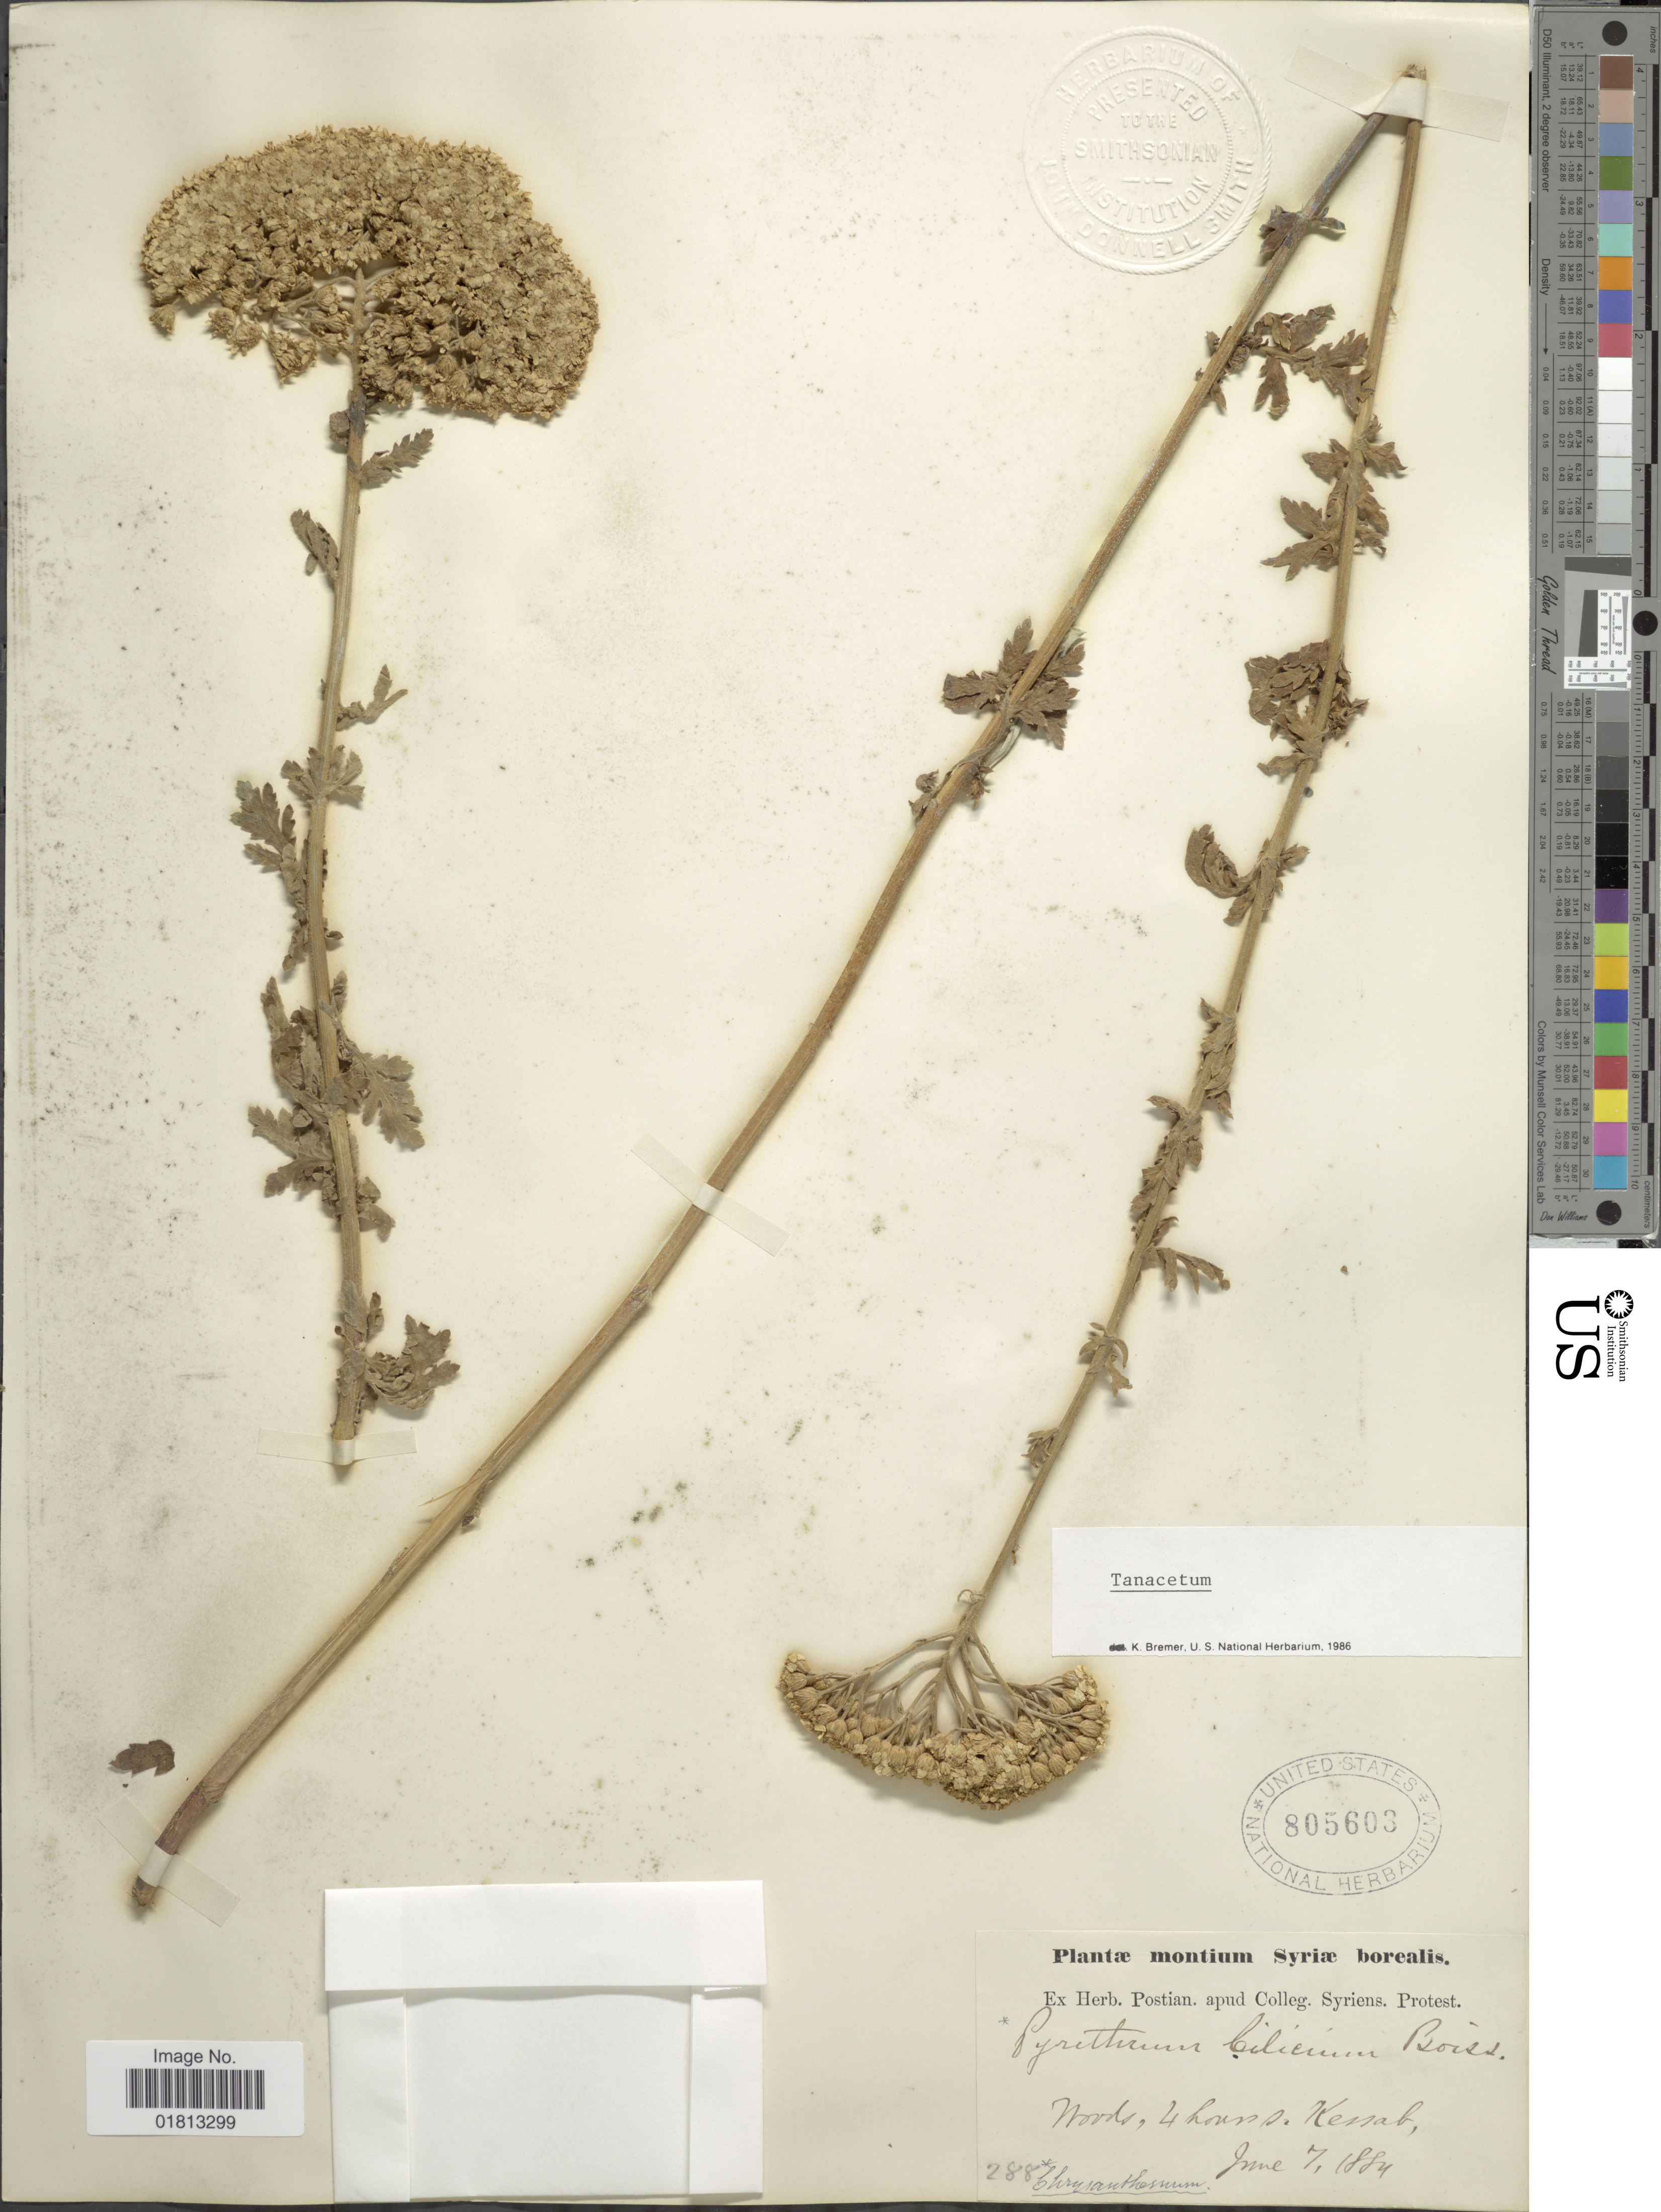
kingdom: Plantae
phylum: Tracheophyta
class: Magnoliopsida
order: Asterales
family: Asteraceae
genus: Tanacetum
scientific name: Tanacetum cilicicum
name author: Boiss.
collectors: ex herb. Postian. apud Colleg. Syriens. Protest. USE "Fannie P. A. Shepard" (10308853) AS PRIMARY COLLECTOR INSTEAD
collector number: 288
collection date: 1884-06-07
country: Syria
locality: Woods, 4 hours, Kessab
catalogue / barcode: US 805603